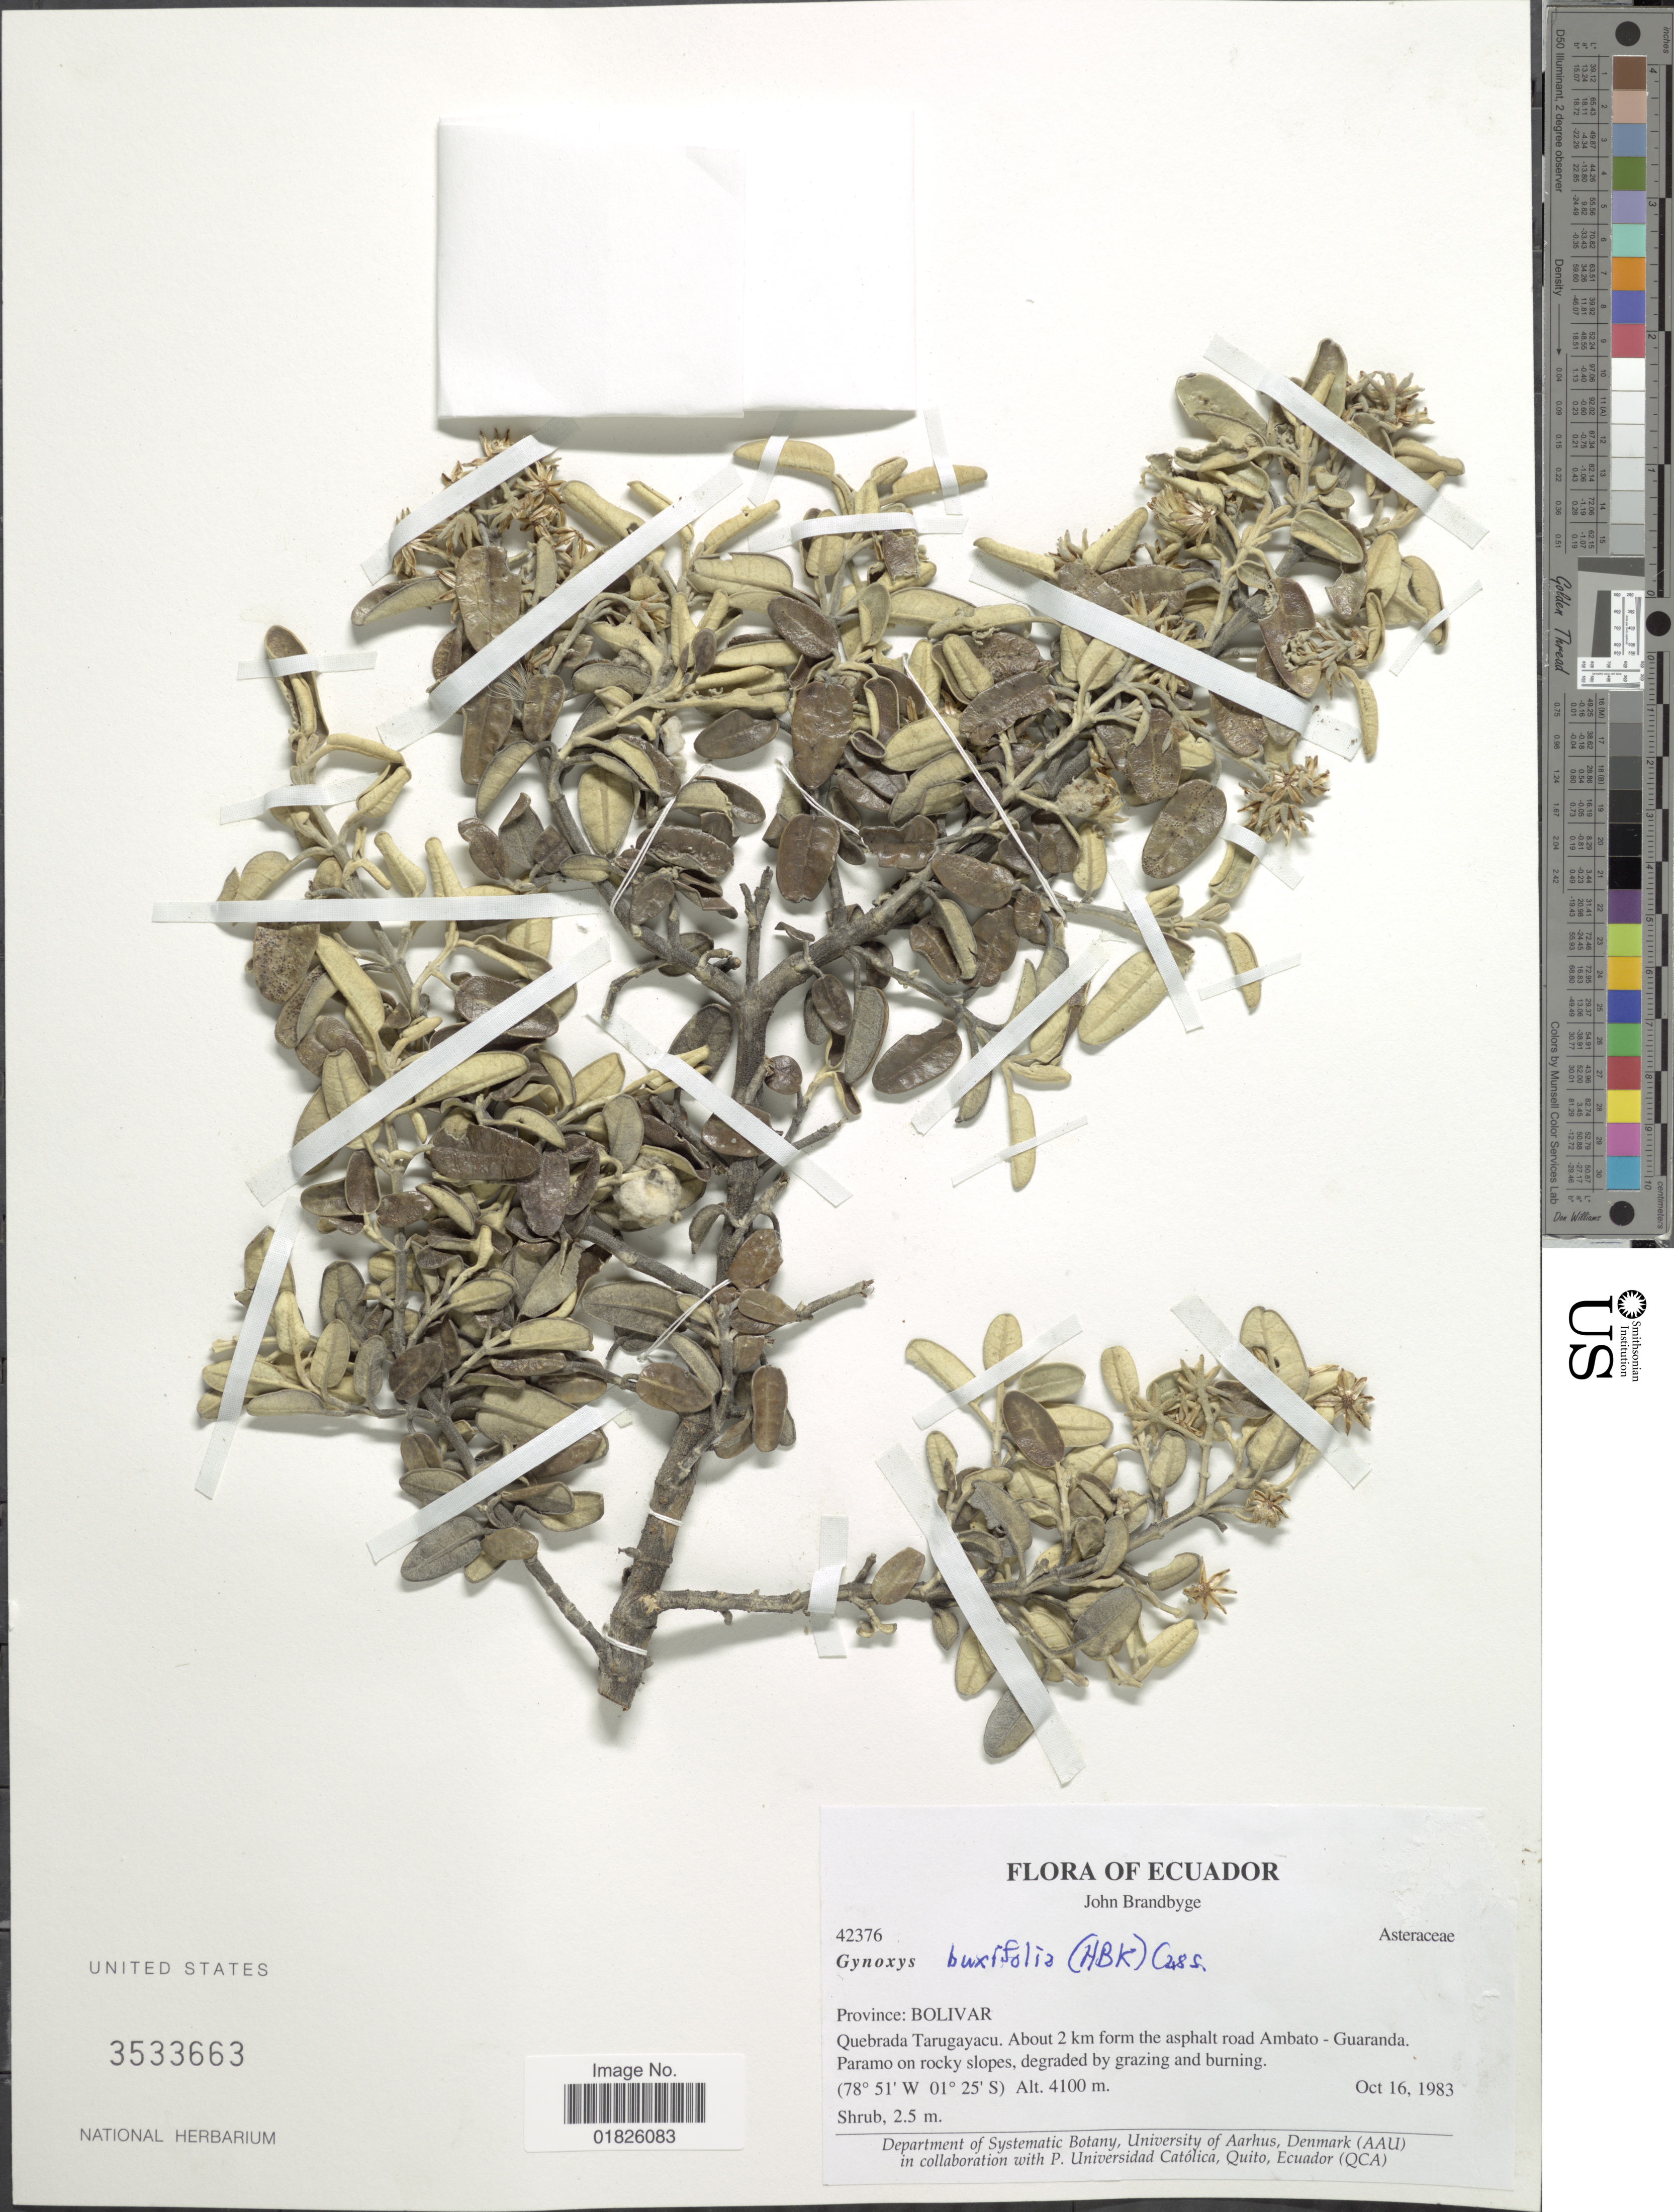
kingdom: Plantae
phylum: Tracheophyta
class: Magnoliopsida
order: Asterales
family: Asteraceae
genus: Gynoxys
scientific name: Gynoxys buxifolia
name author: (Kunth) Cass.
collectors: J. Brandbyge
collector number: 42376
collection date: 1983-10-16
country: Ecuador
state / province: Bolívar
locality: Quebrada Tarugayacu, About 2 km from the asphalt road Ambato-Guaranda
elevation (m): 4100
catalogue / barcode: US 3533663